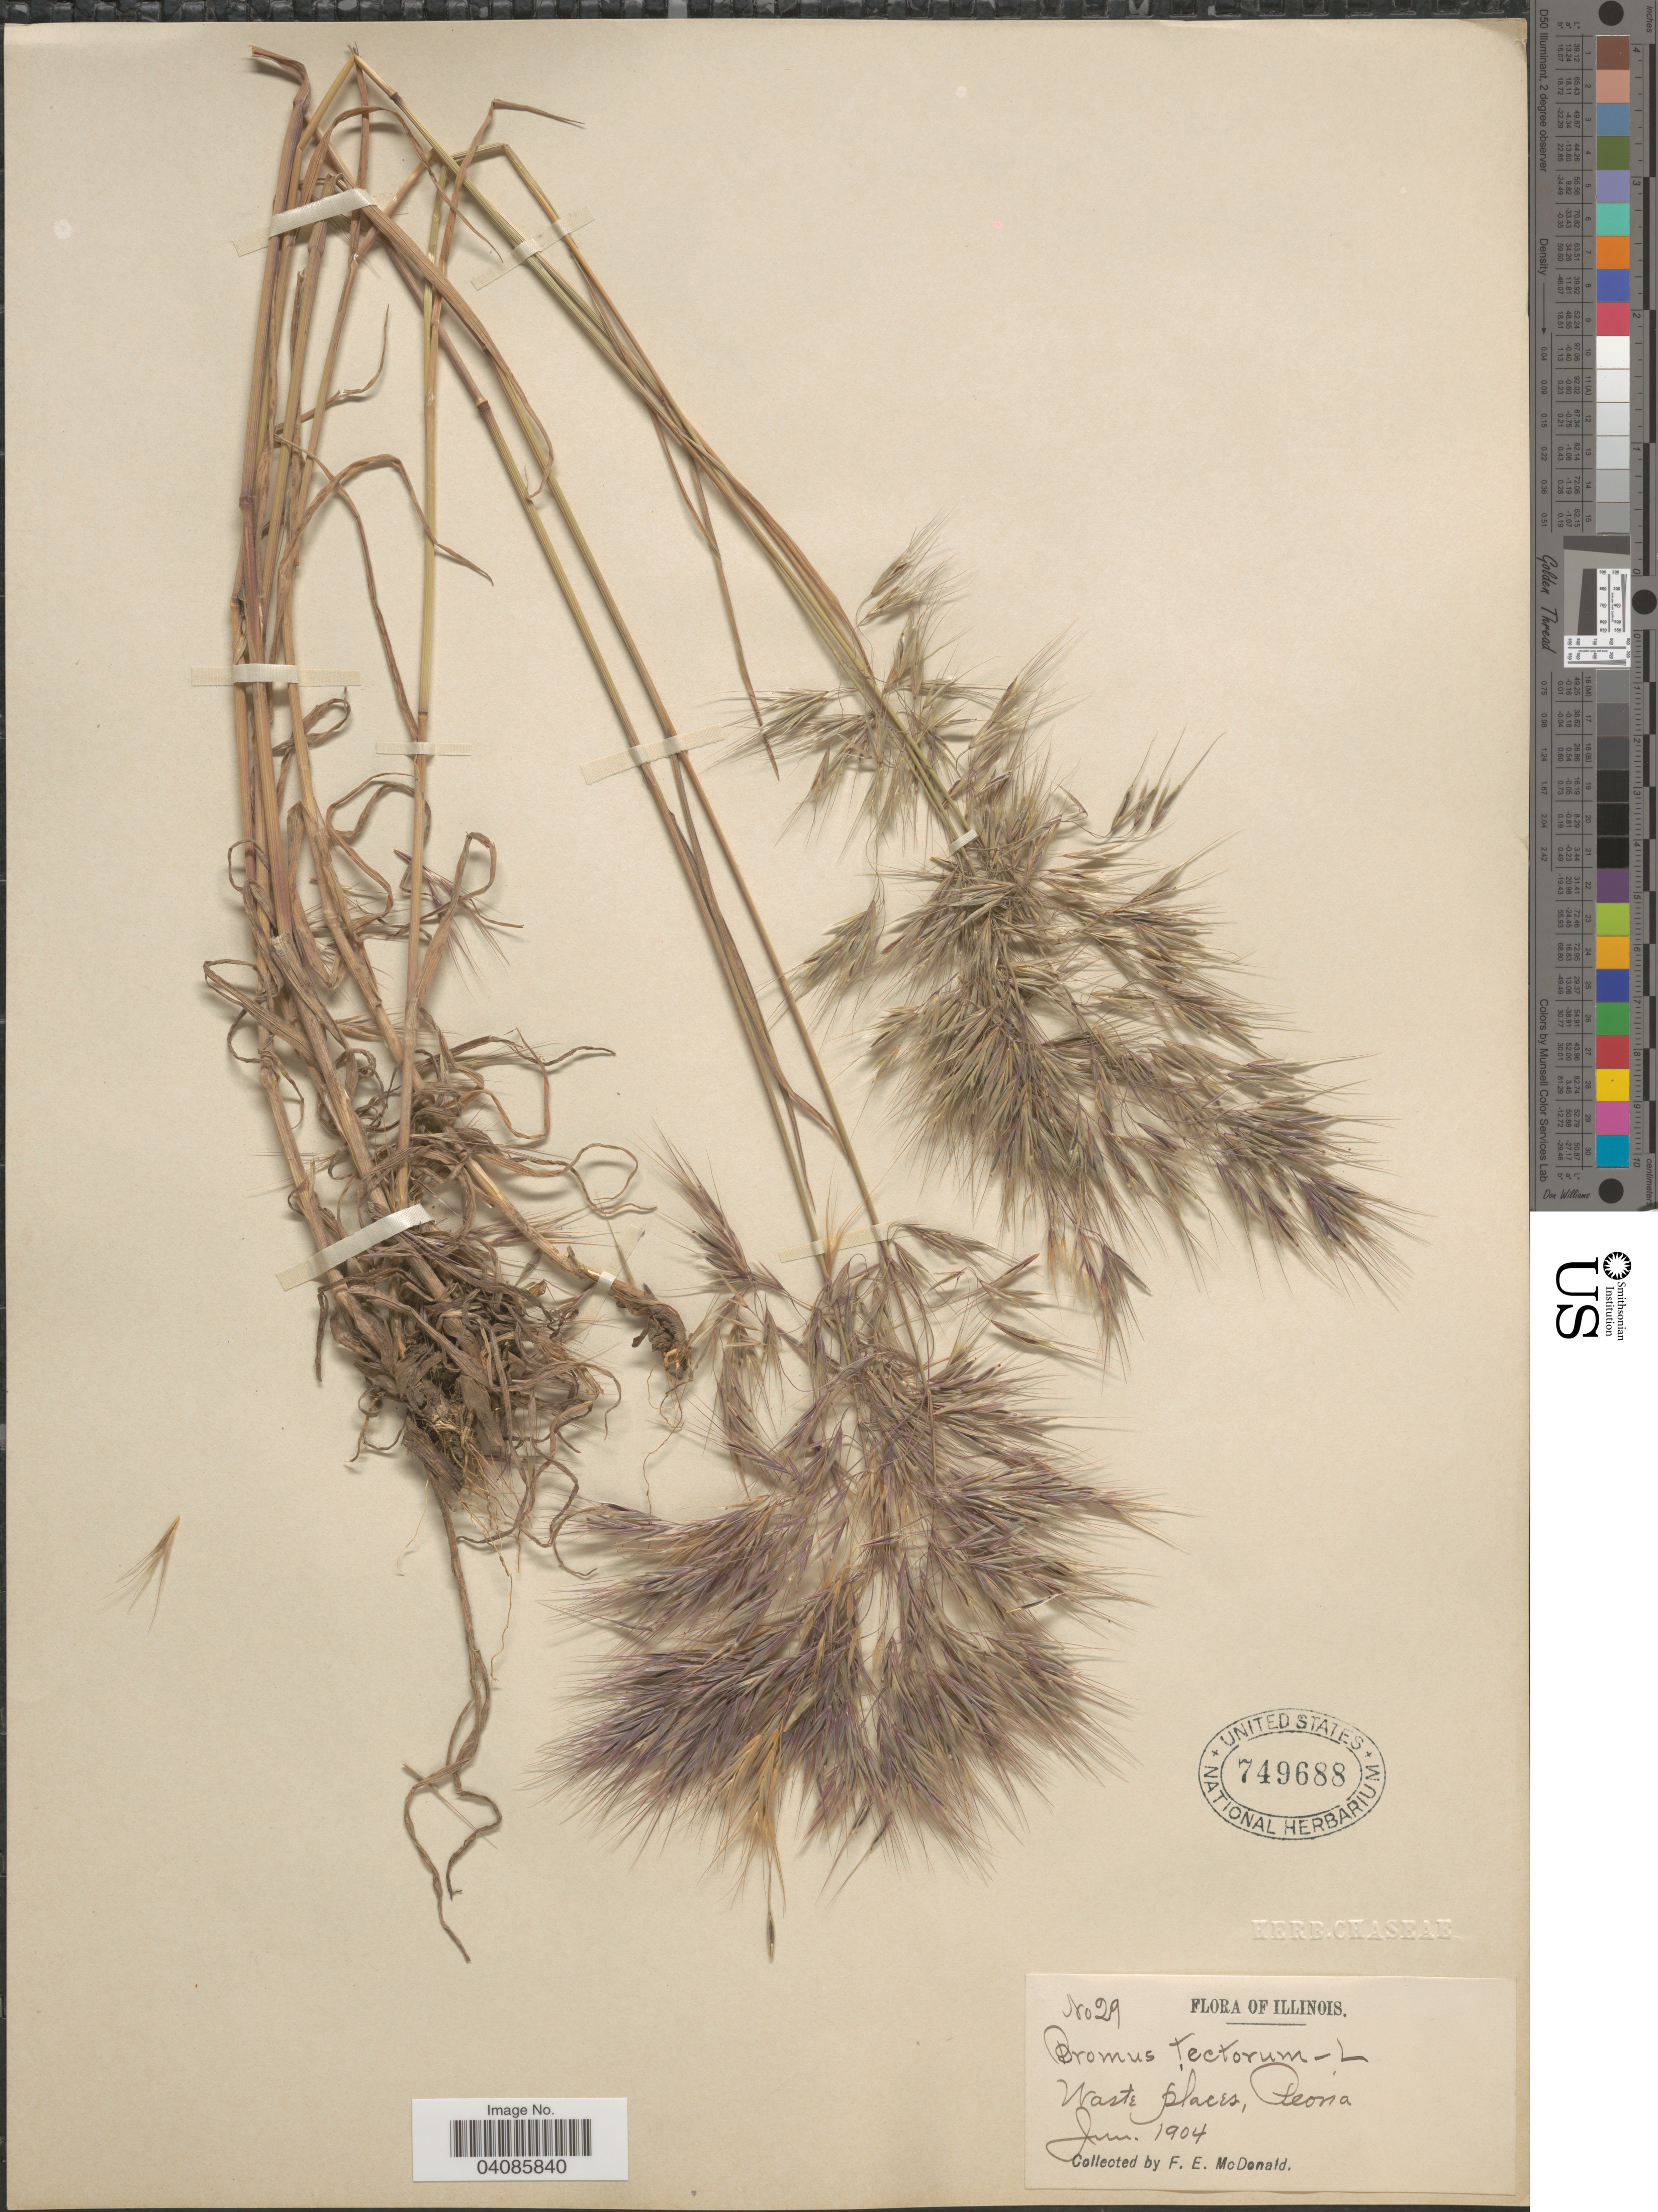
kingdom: Plantae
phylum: Tracheophyta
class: Liliopsida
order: Poales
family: Poaceae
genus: Bromus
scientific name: Bromus tectorum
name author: L.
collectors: F. E. McDonald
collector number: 29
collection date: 1904-06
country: United States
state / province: Illinois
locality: Waste places, Peoria.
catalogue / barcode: US 749688